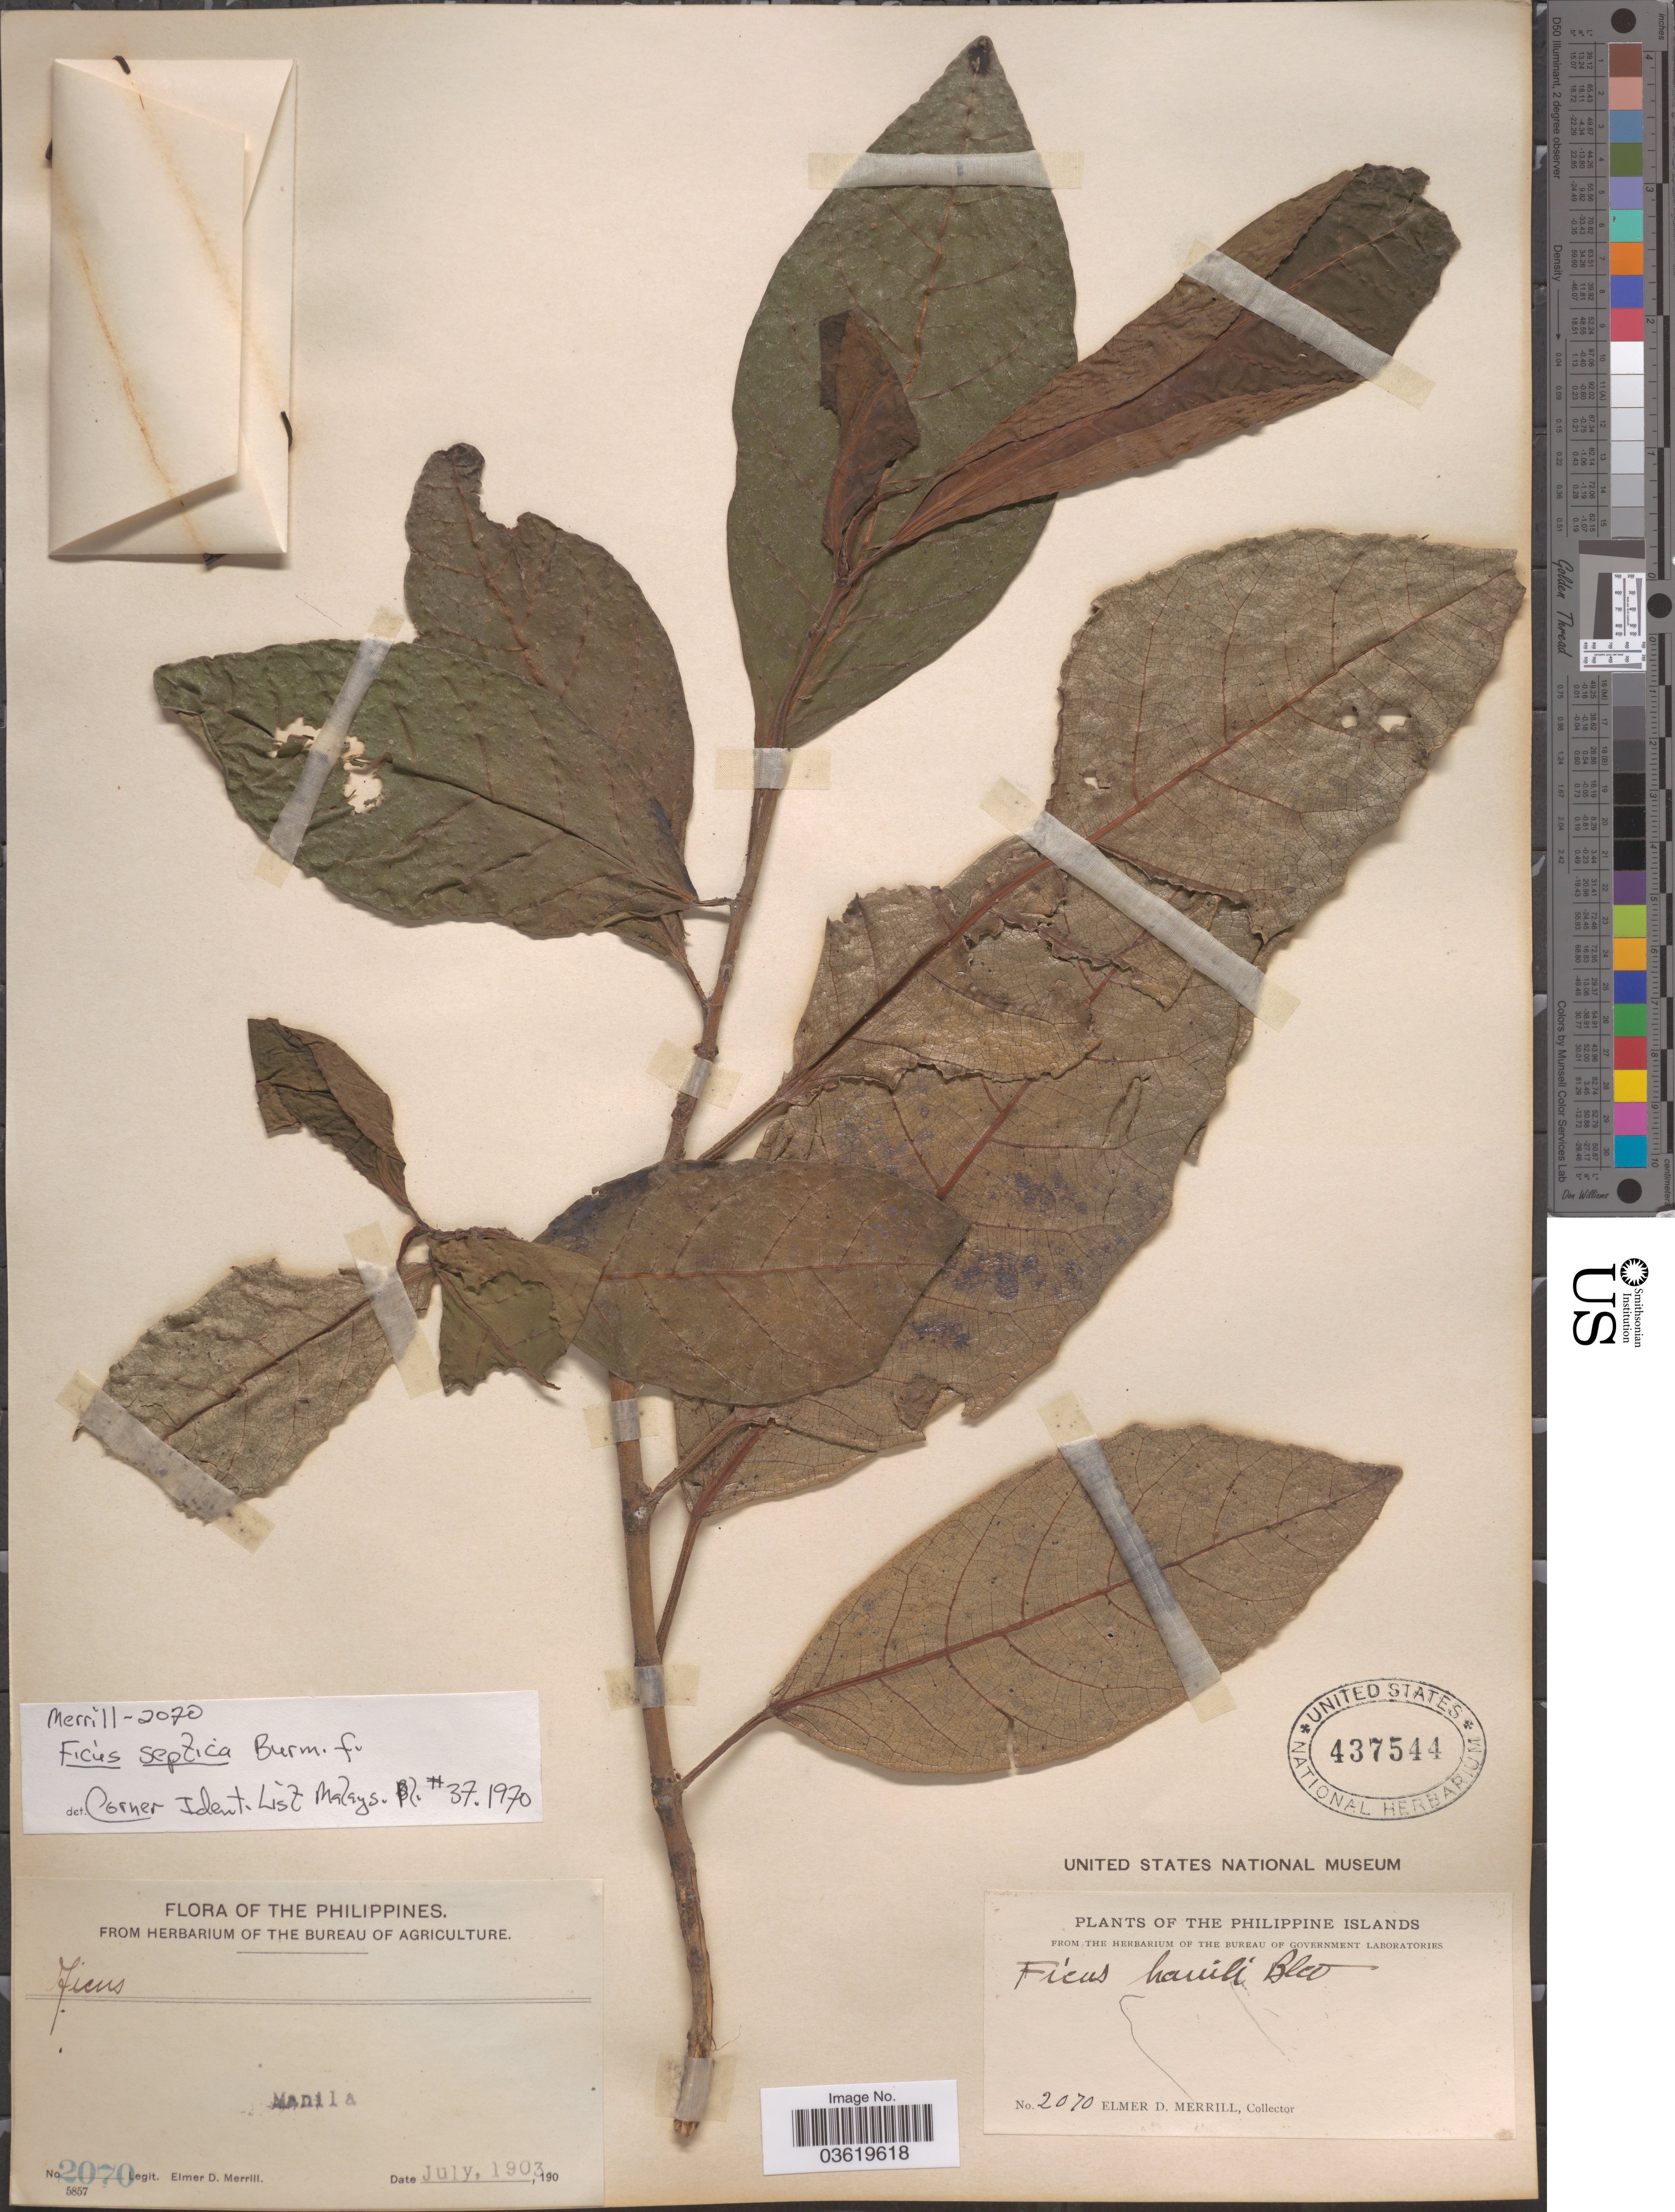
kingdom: Plantae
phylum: Tracheophyta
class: Magnoliopsida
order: Rosales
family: Moraceae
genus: Ficus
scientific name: Ficus septica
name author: Burm. f.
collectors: E. D. Merrill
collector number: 2070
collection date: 1903-07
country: Philippines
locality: Philippine Islands. Manila.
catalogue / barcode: US 437544